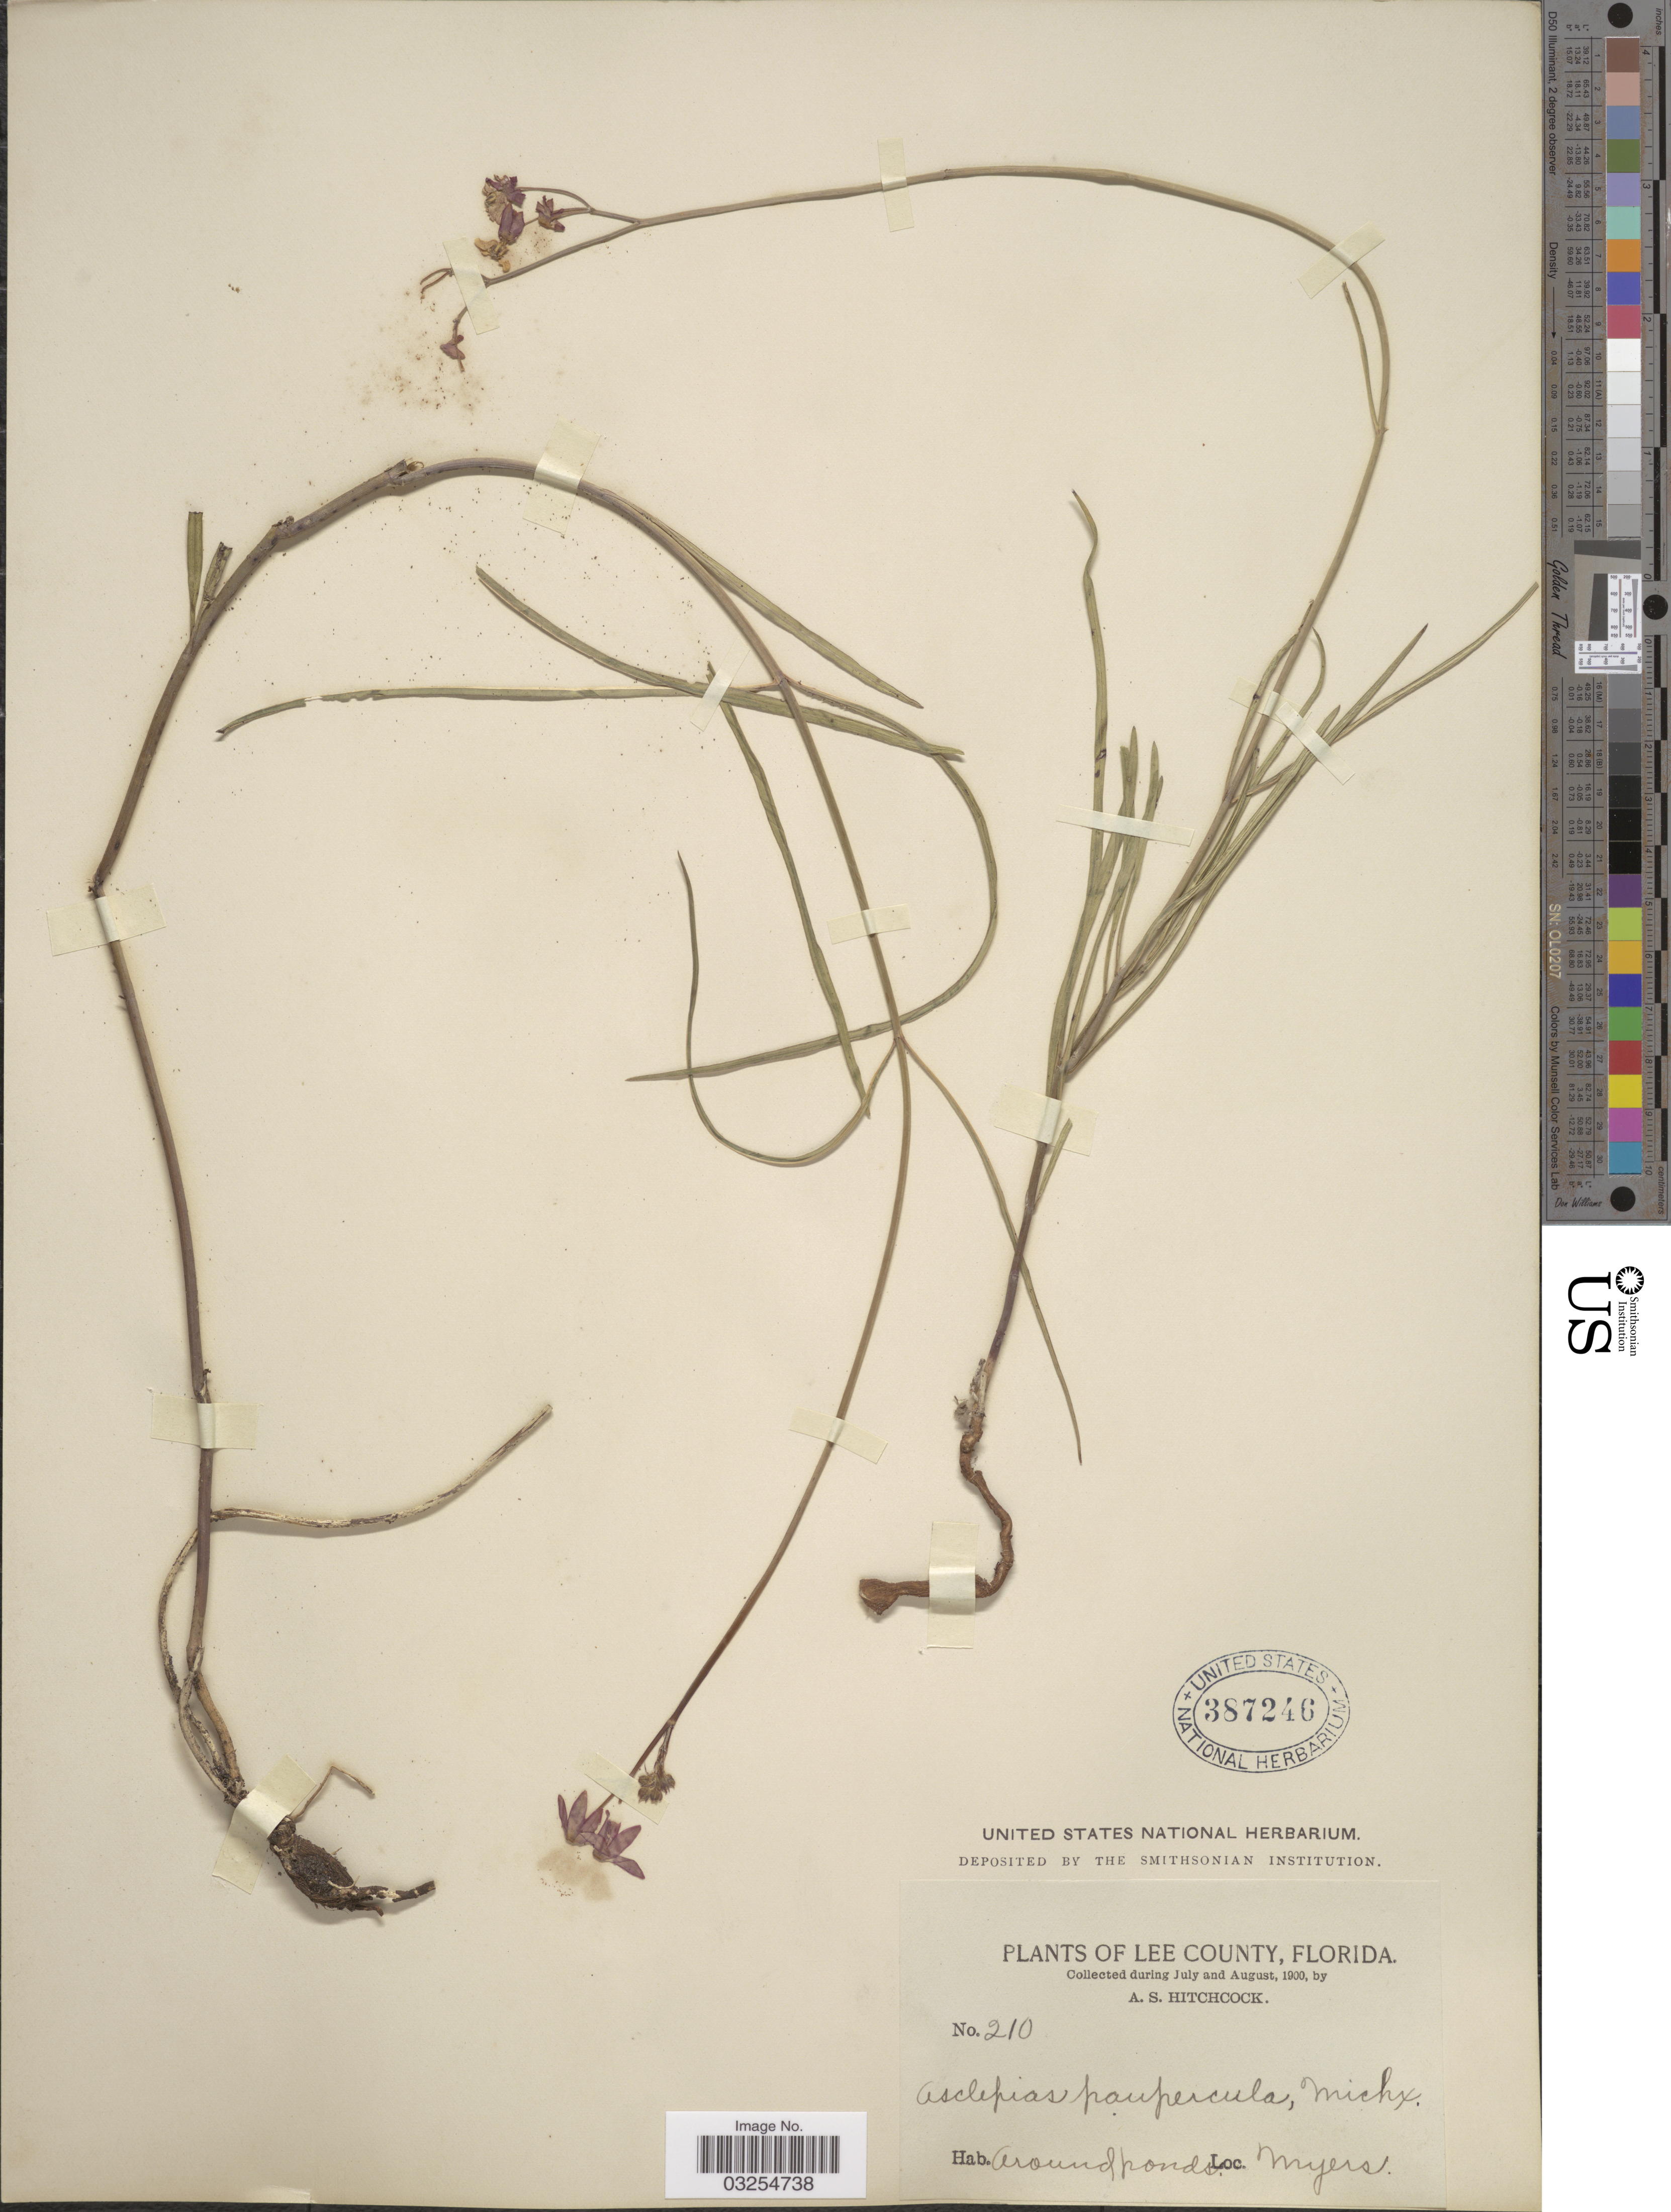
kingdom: Plantae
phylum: Tracheophyta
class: Magnoliopsida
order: Gentianales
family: Apocynaceae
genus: Asclepias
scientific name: Asclepias lanceolata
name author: Walter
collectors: A. S. Hitchcock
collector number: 210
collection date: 1900-07/1900-08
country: United States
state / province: Florida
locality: Lee County. Myers.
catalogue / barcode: US 387246